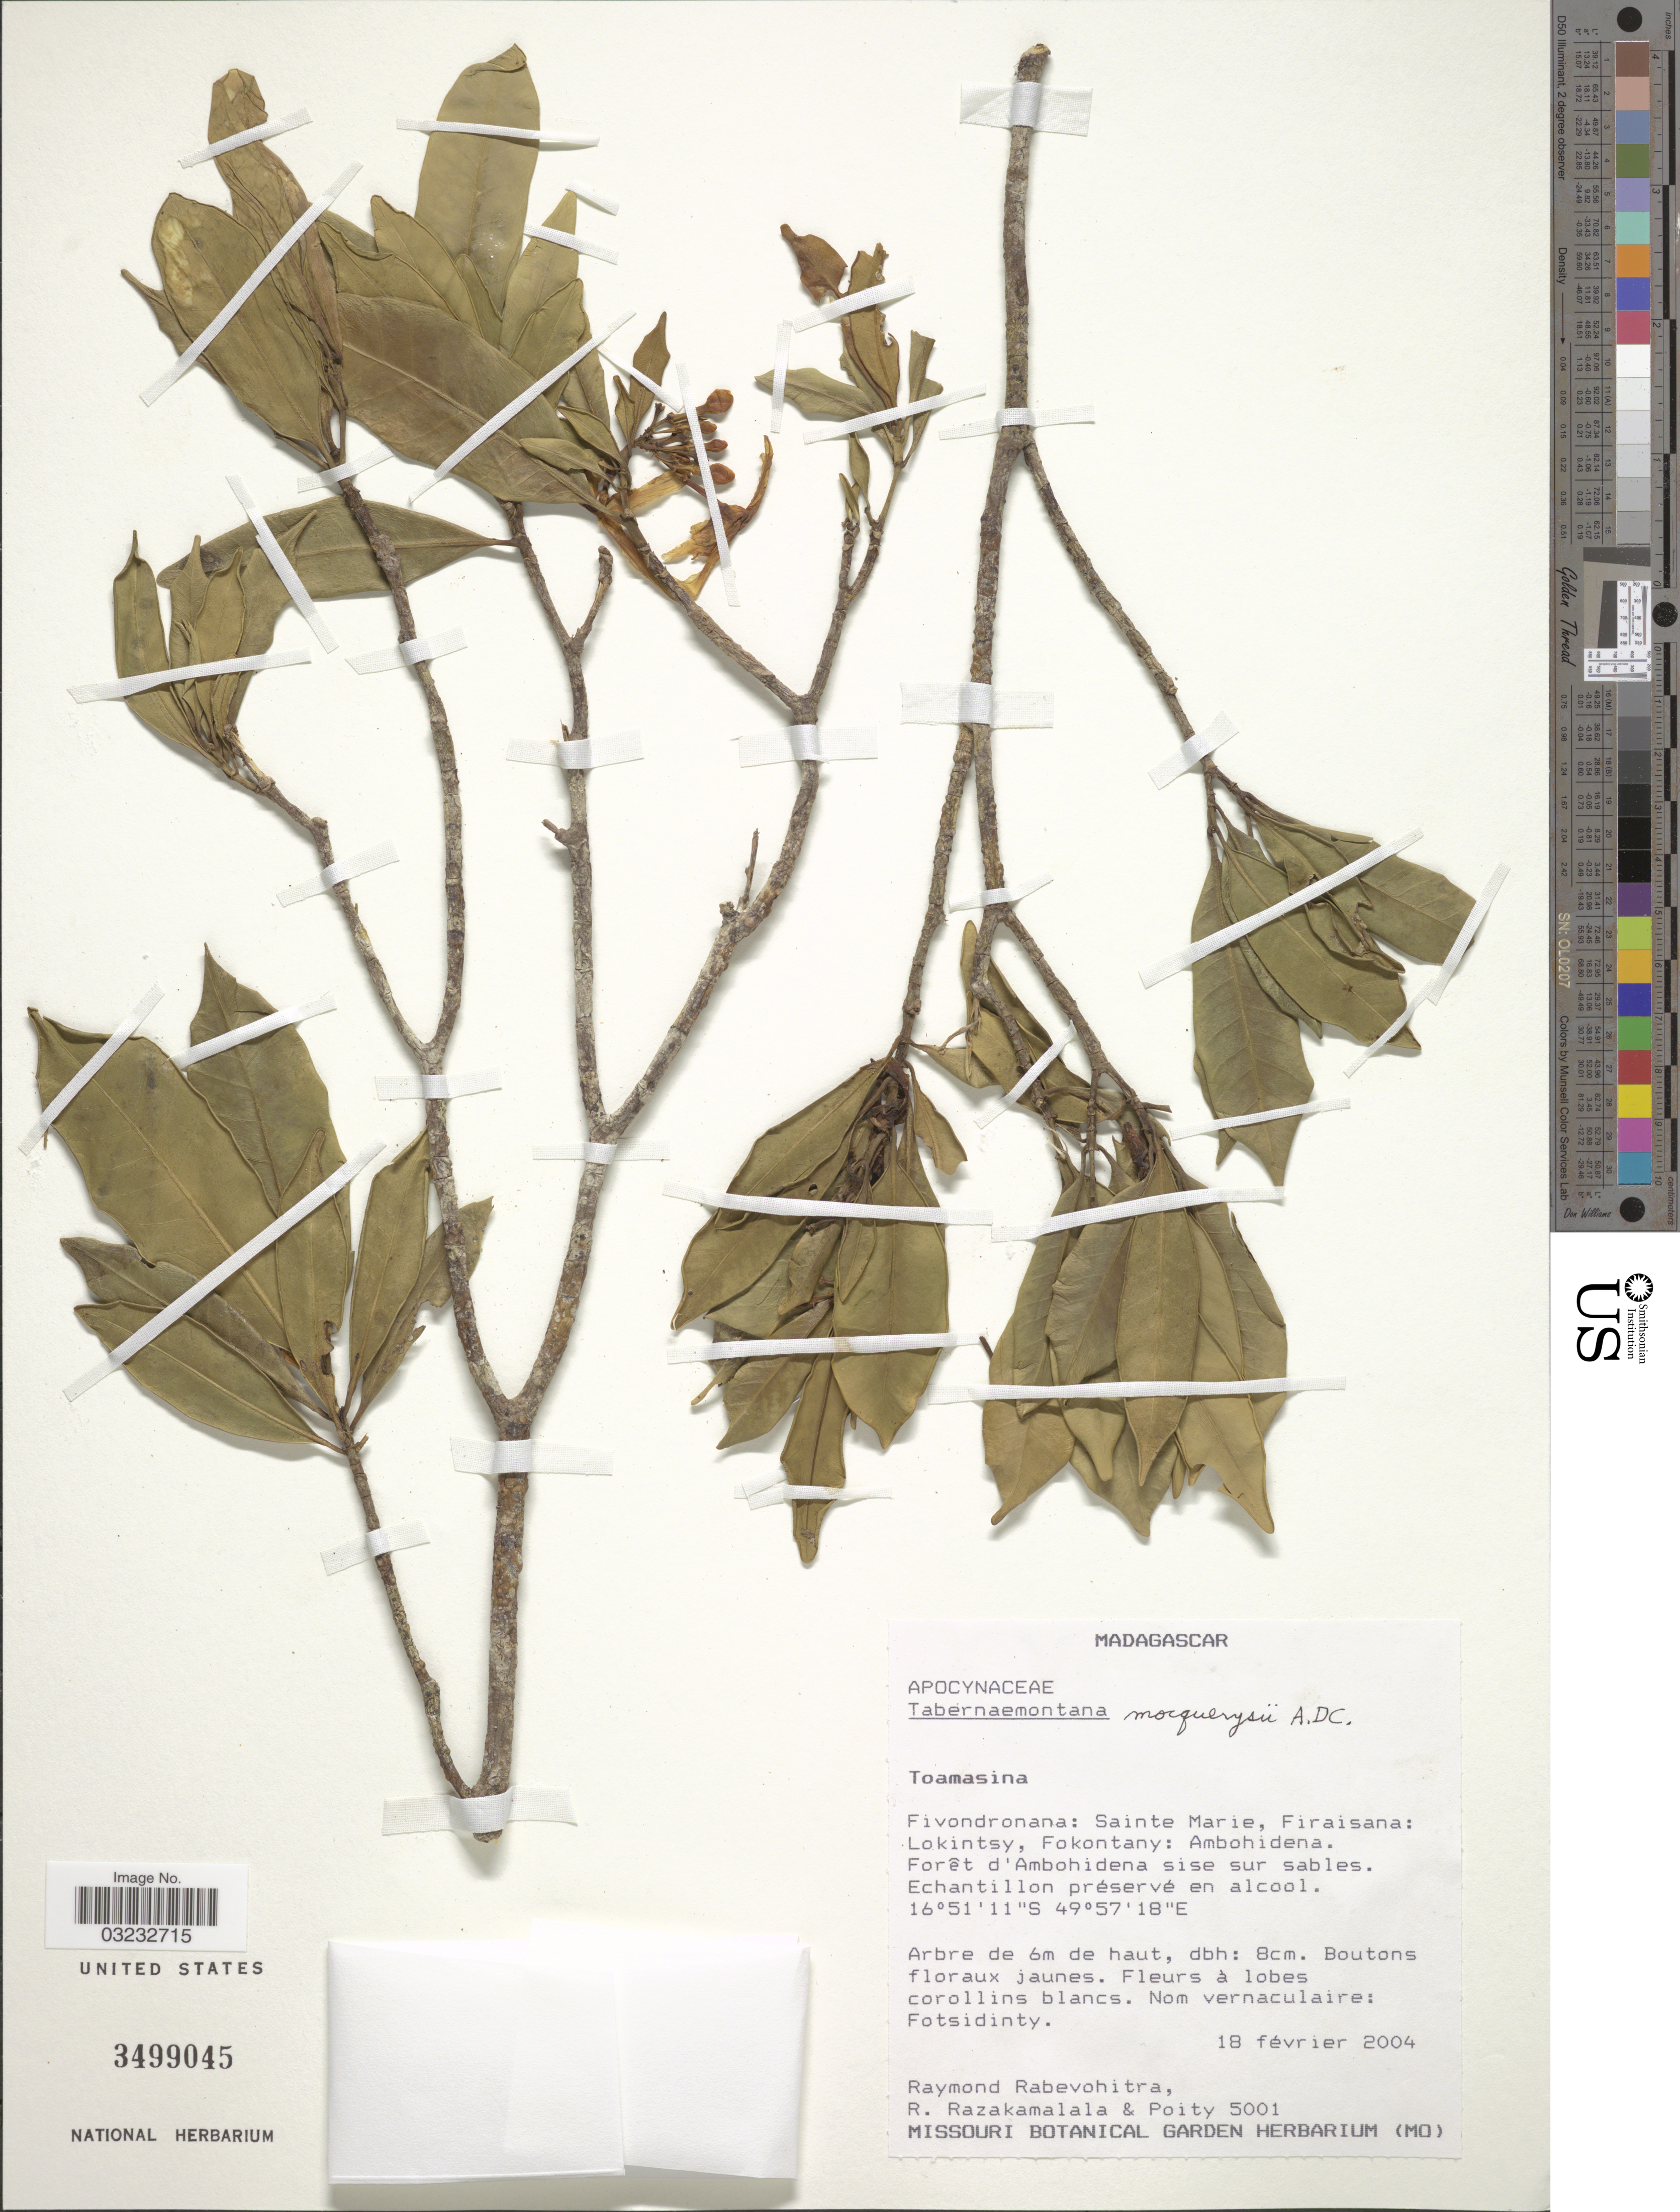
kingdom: Plantae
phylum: Tracheophyta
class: Magnoliopsida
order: Gentianales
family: Apocynaceae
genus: Tabernaemontana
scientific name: Tabernaemontana mocquerysii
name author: A. DC.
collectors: R. Rabevohitra, R. Razakamalala & -. Poity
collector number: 5001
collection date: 2004-02-18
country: Madagascar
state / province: Analanjirofo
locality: Fivondronana: Sainte Marie, Firaisana: Lokintsy, Fokontany: Ambohidena. Forêt d'Ambohidena sise sur sables.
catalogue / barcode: US 3499045